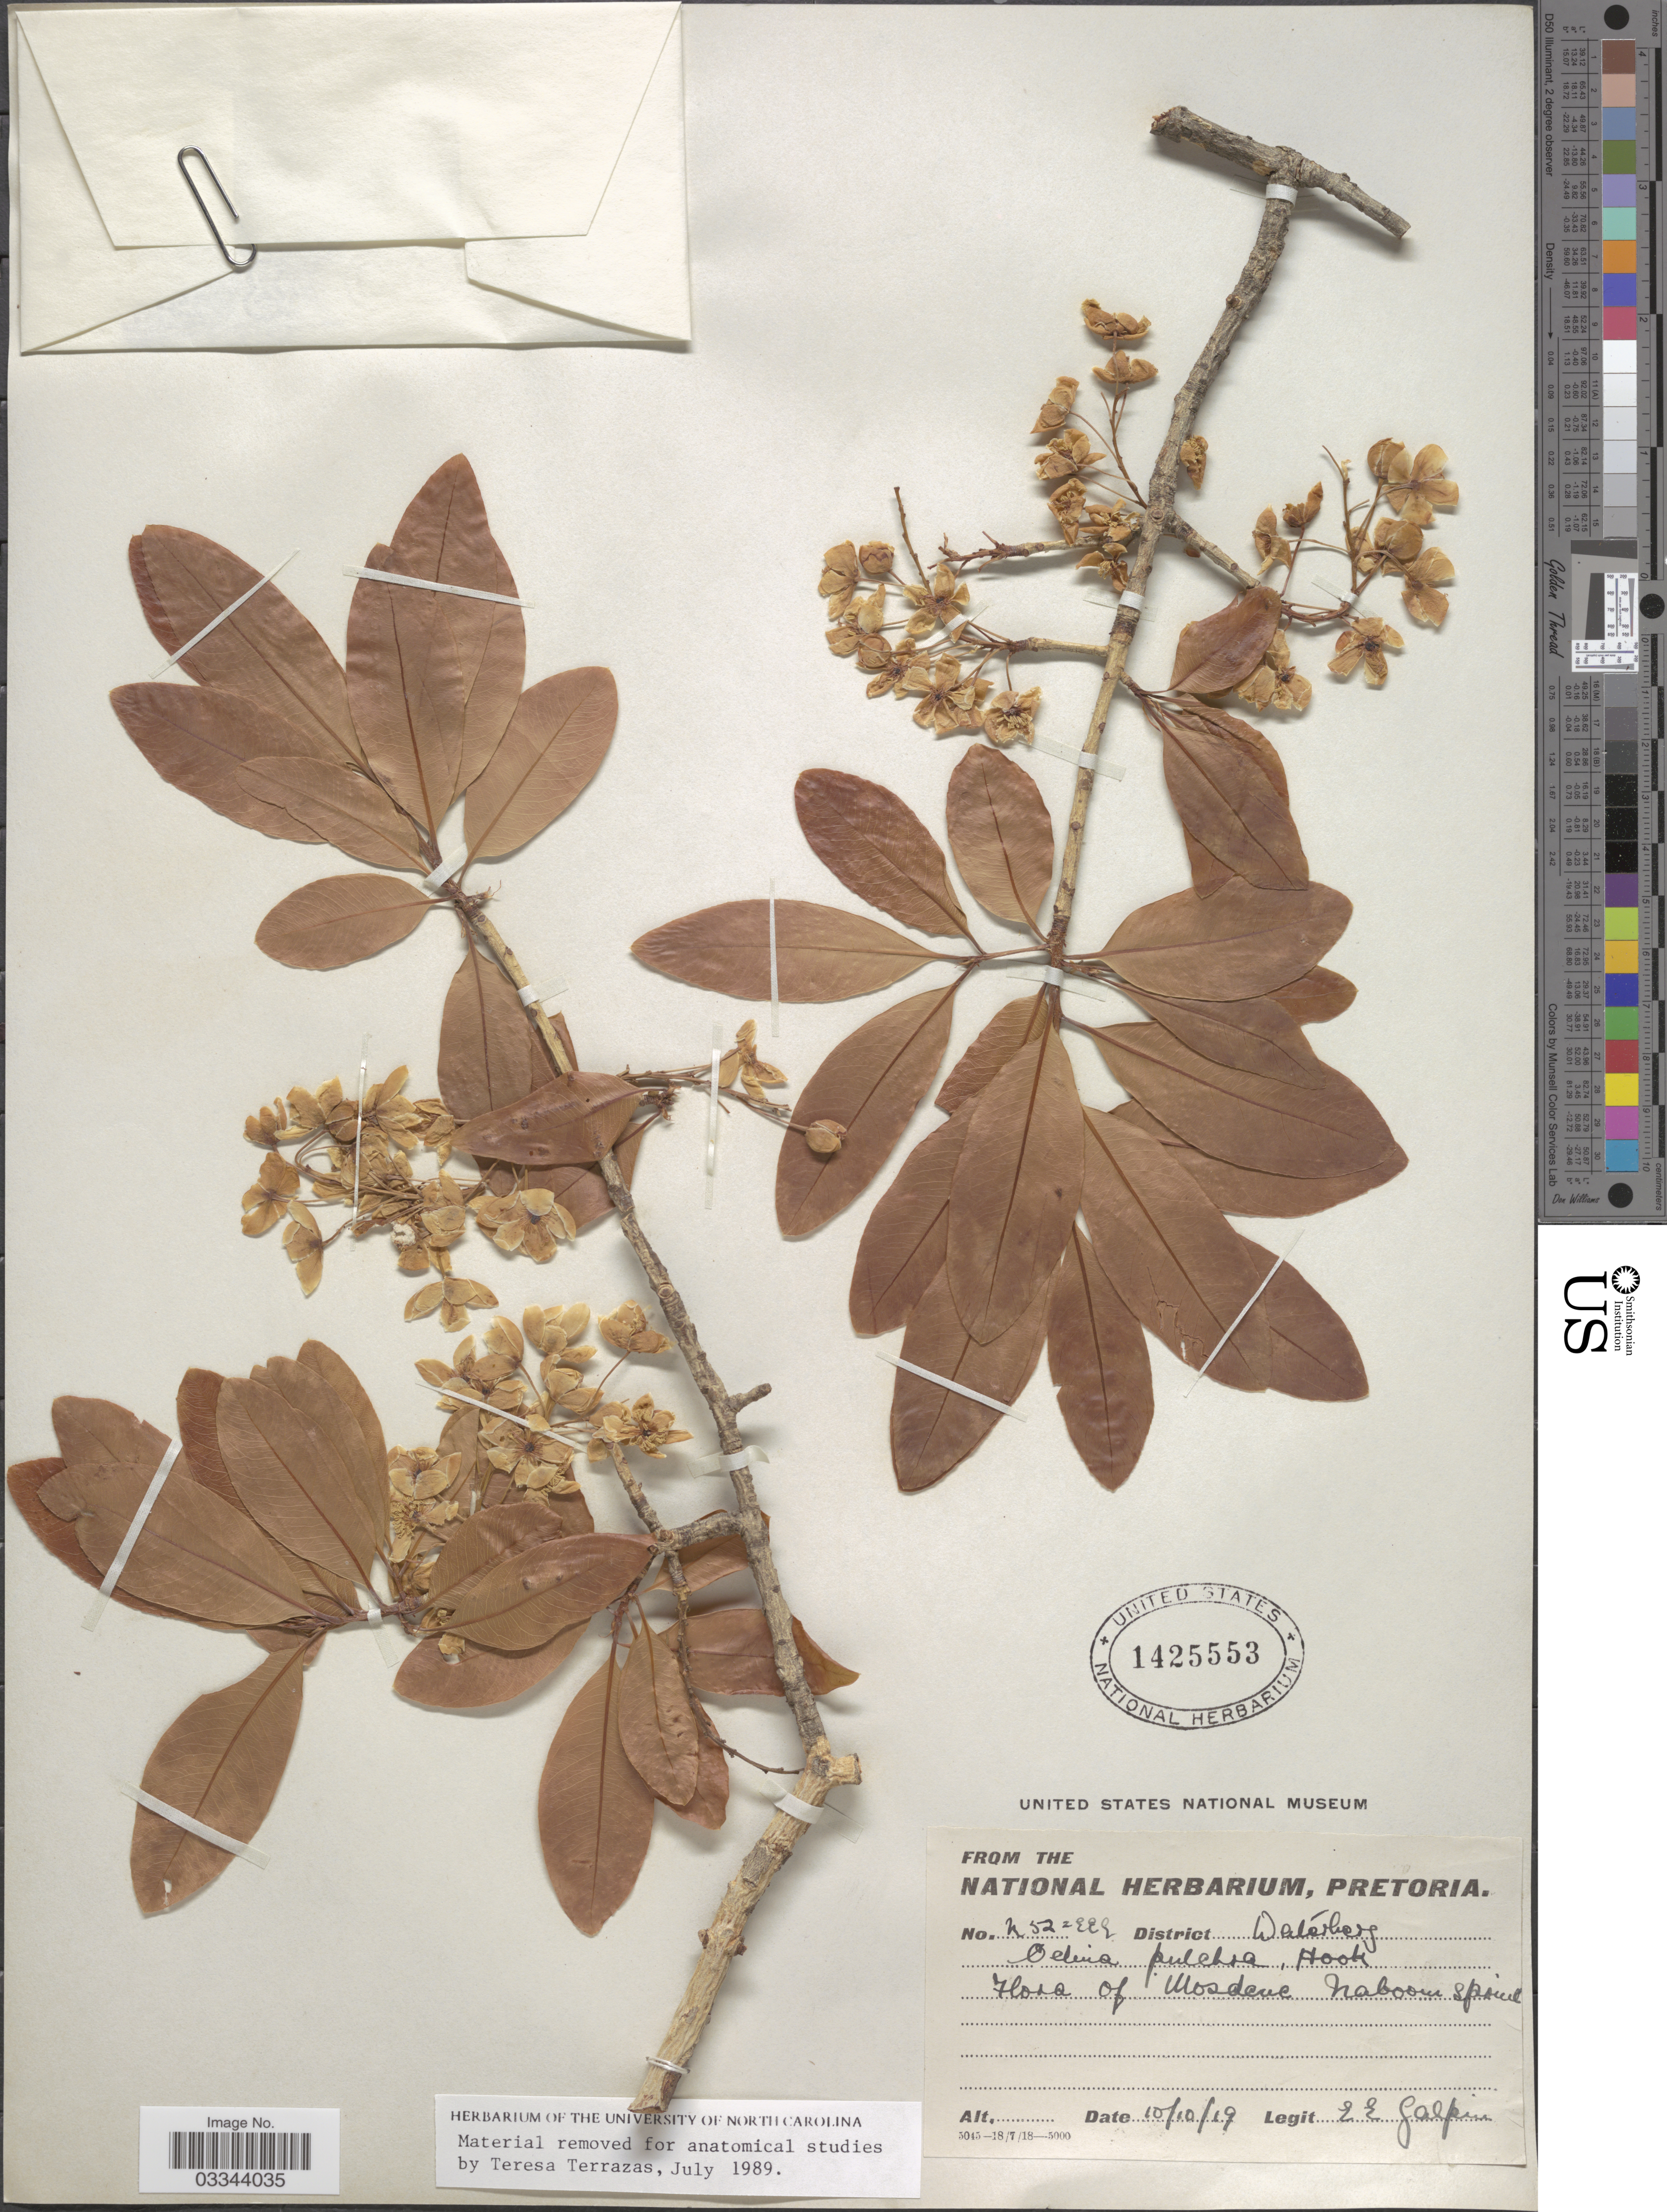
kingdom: Plantae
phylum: Tracheophyta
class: Magnoliopsida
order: Malpighiales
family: Ochnaceae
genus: Ochna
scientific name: Ochna pulchra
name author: Hook.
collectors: E. Galpin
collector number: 52=EEG?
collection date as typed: Transcribed d/m/y: 10/10/19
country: South Africa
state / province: Limpopo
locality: District Waterberg, Mosdene Naboomspruit.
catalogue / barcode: US 1425553